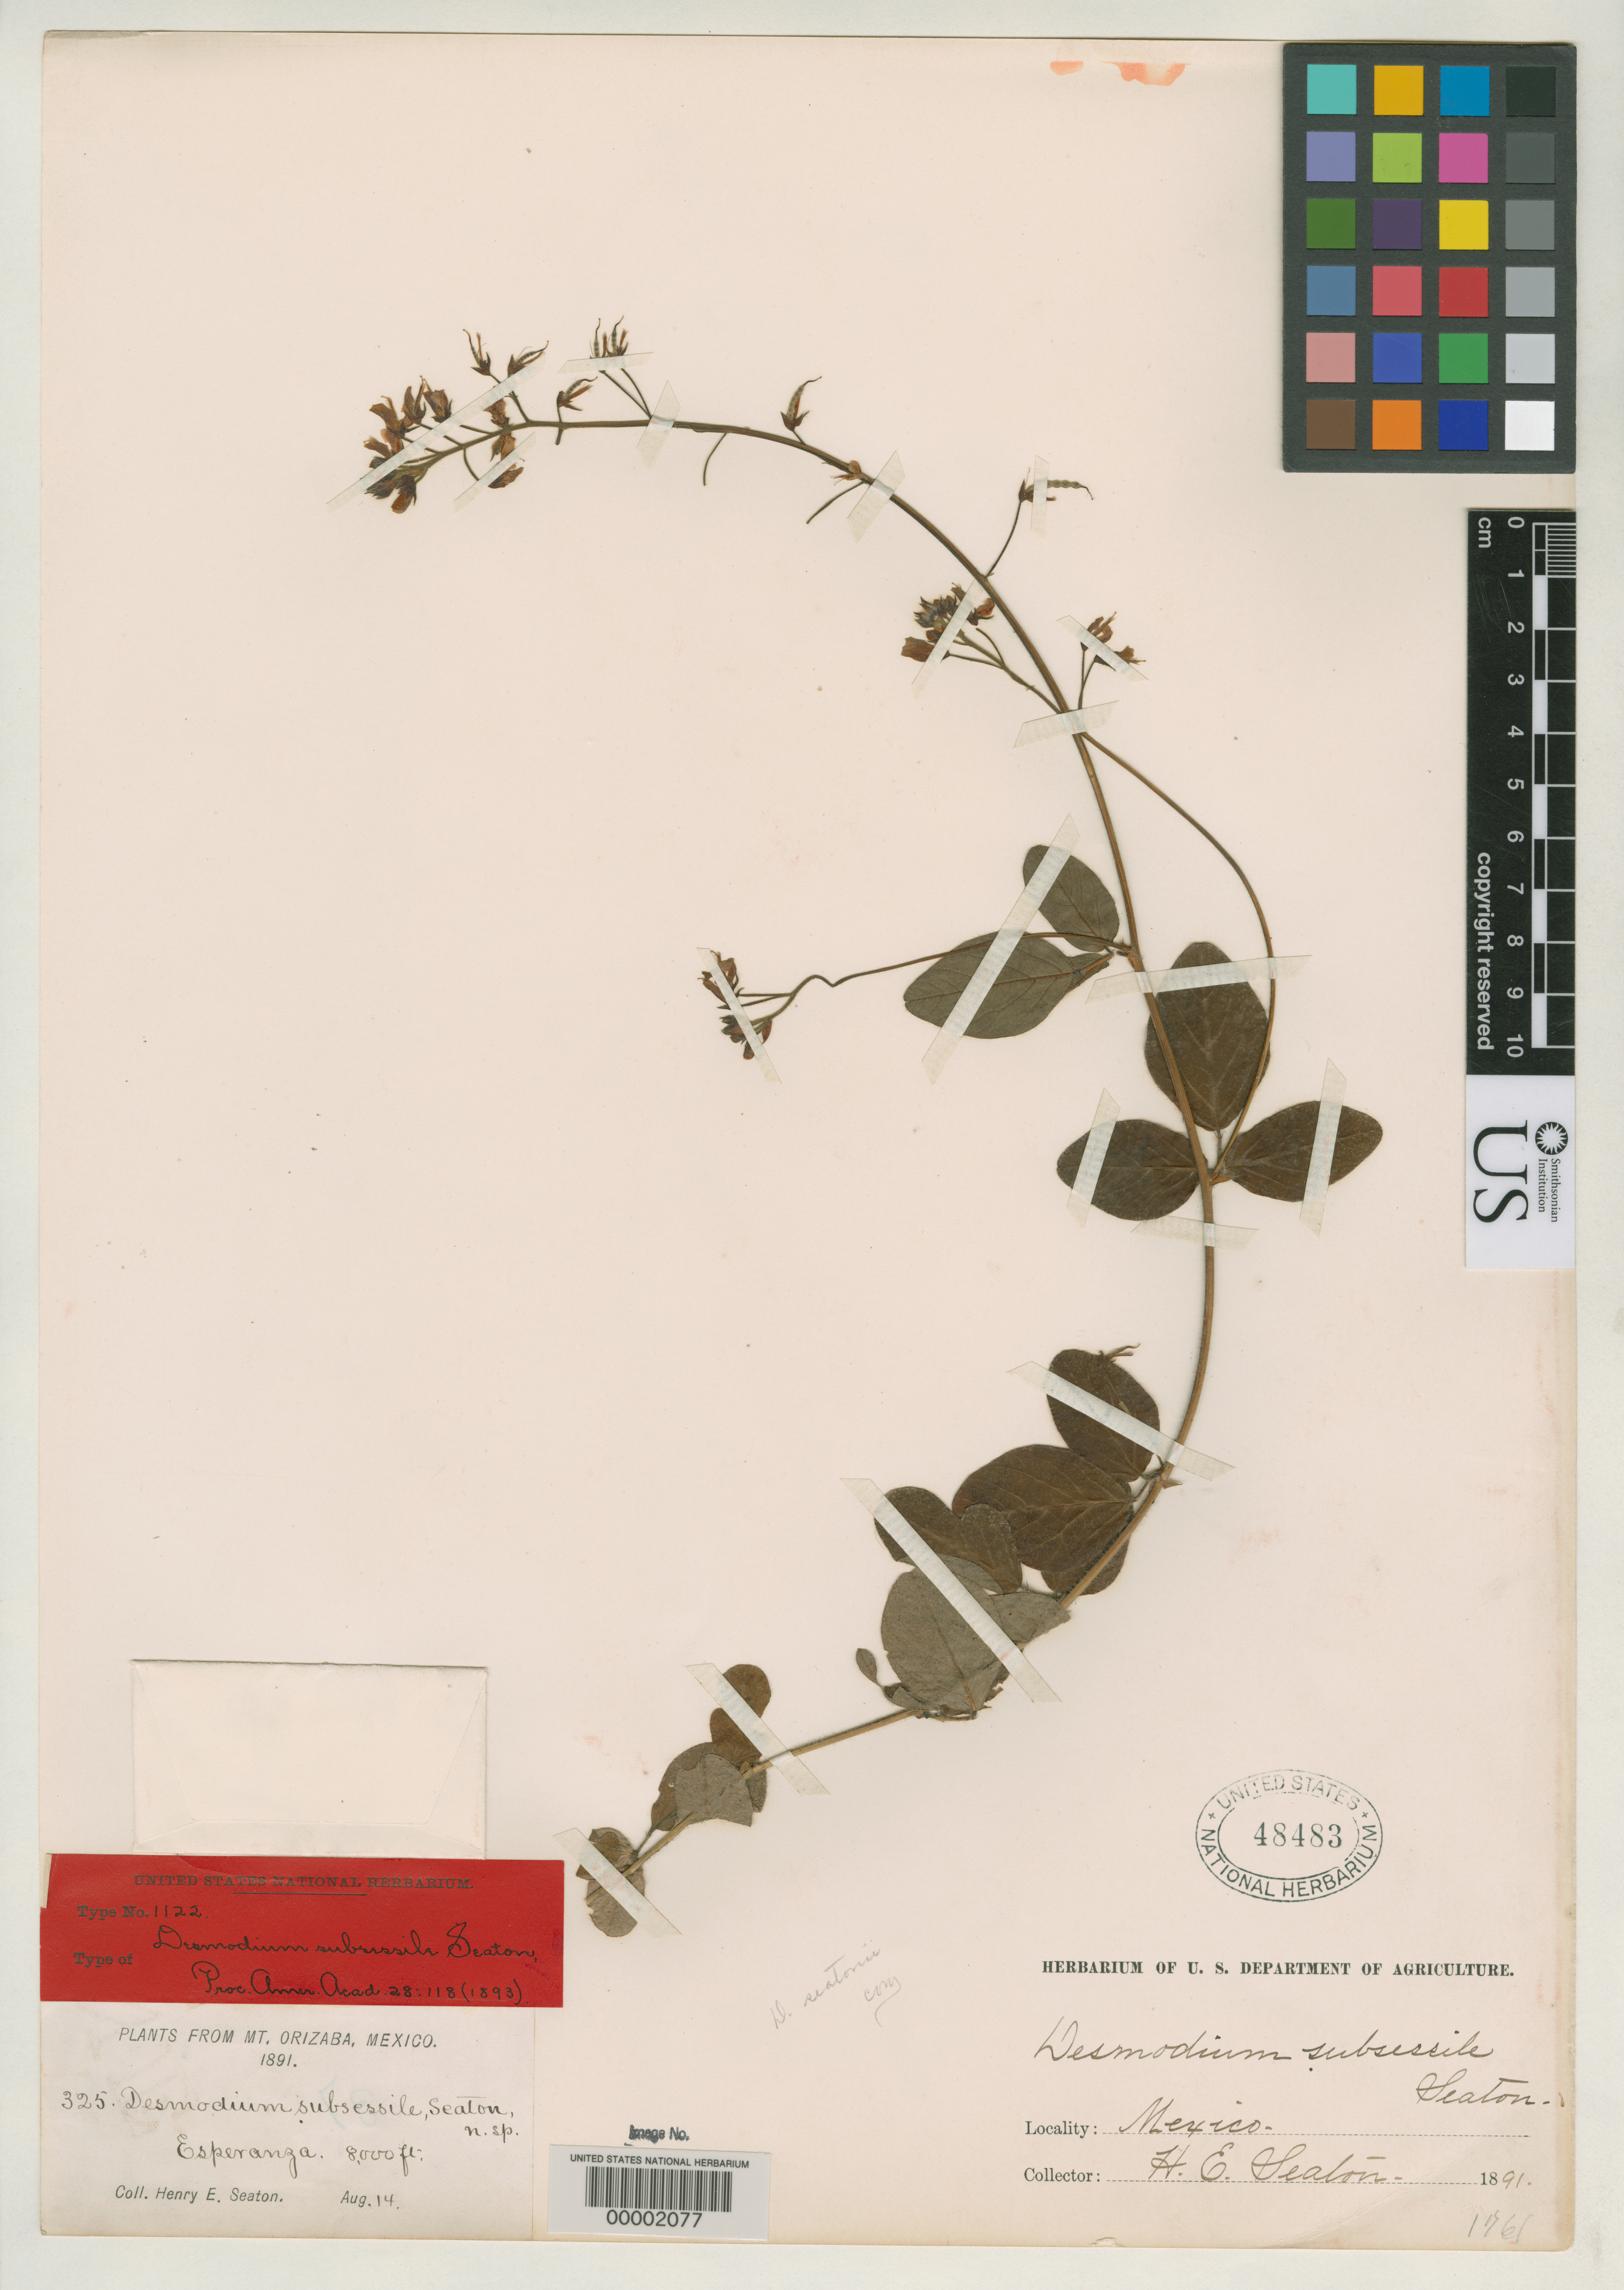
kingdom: Plantae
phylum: Tracheophyta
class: Magnoliopsida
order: Fabales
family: Fabaceae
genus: Desmodium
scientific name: Desmodium subsessile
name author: Seaton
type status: Isotype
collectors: H. E. Seaton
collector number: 325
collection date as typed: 14 Aug 1891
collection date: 1891-08-14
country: Mexico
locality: Mt. Orizaba. Esperanza.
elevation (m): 2438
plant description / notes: Later homonym of Desmodium subsessile Schlechtend. (1838).; Also a type of Desmodium seatonii Greenm., nom. nov.; Nom. nov. for Desmodium subsessile Seaton, non Schtdl. Epithet published as "Seatoni".; Also a type of Desmodium subsessile Seaton, nom. illeg. (non Schltdl.).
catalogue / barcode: US 48483